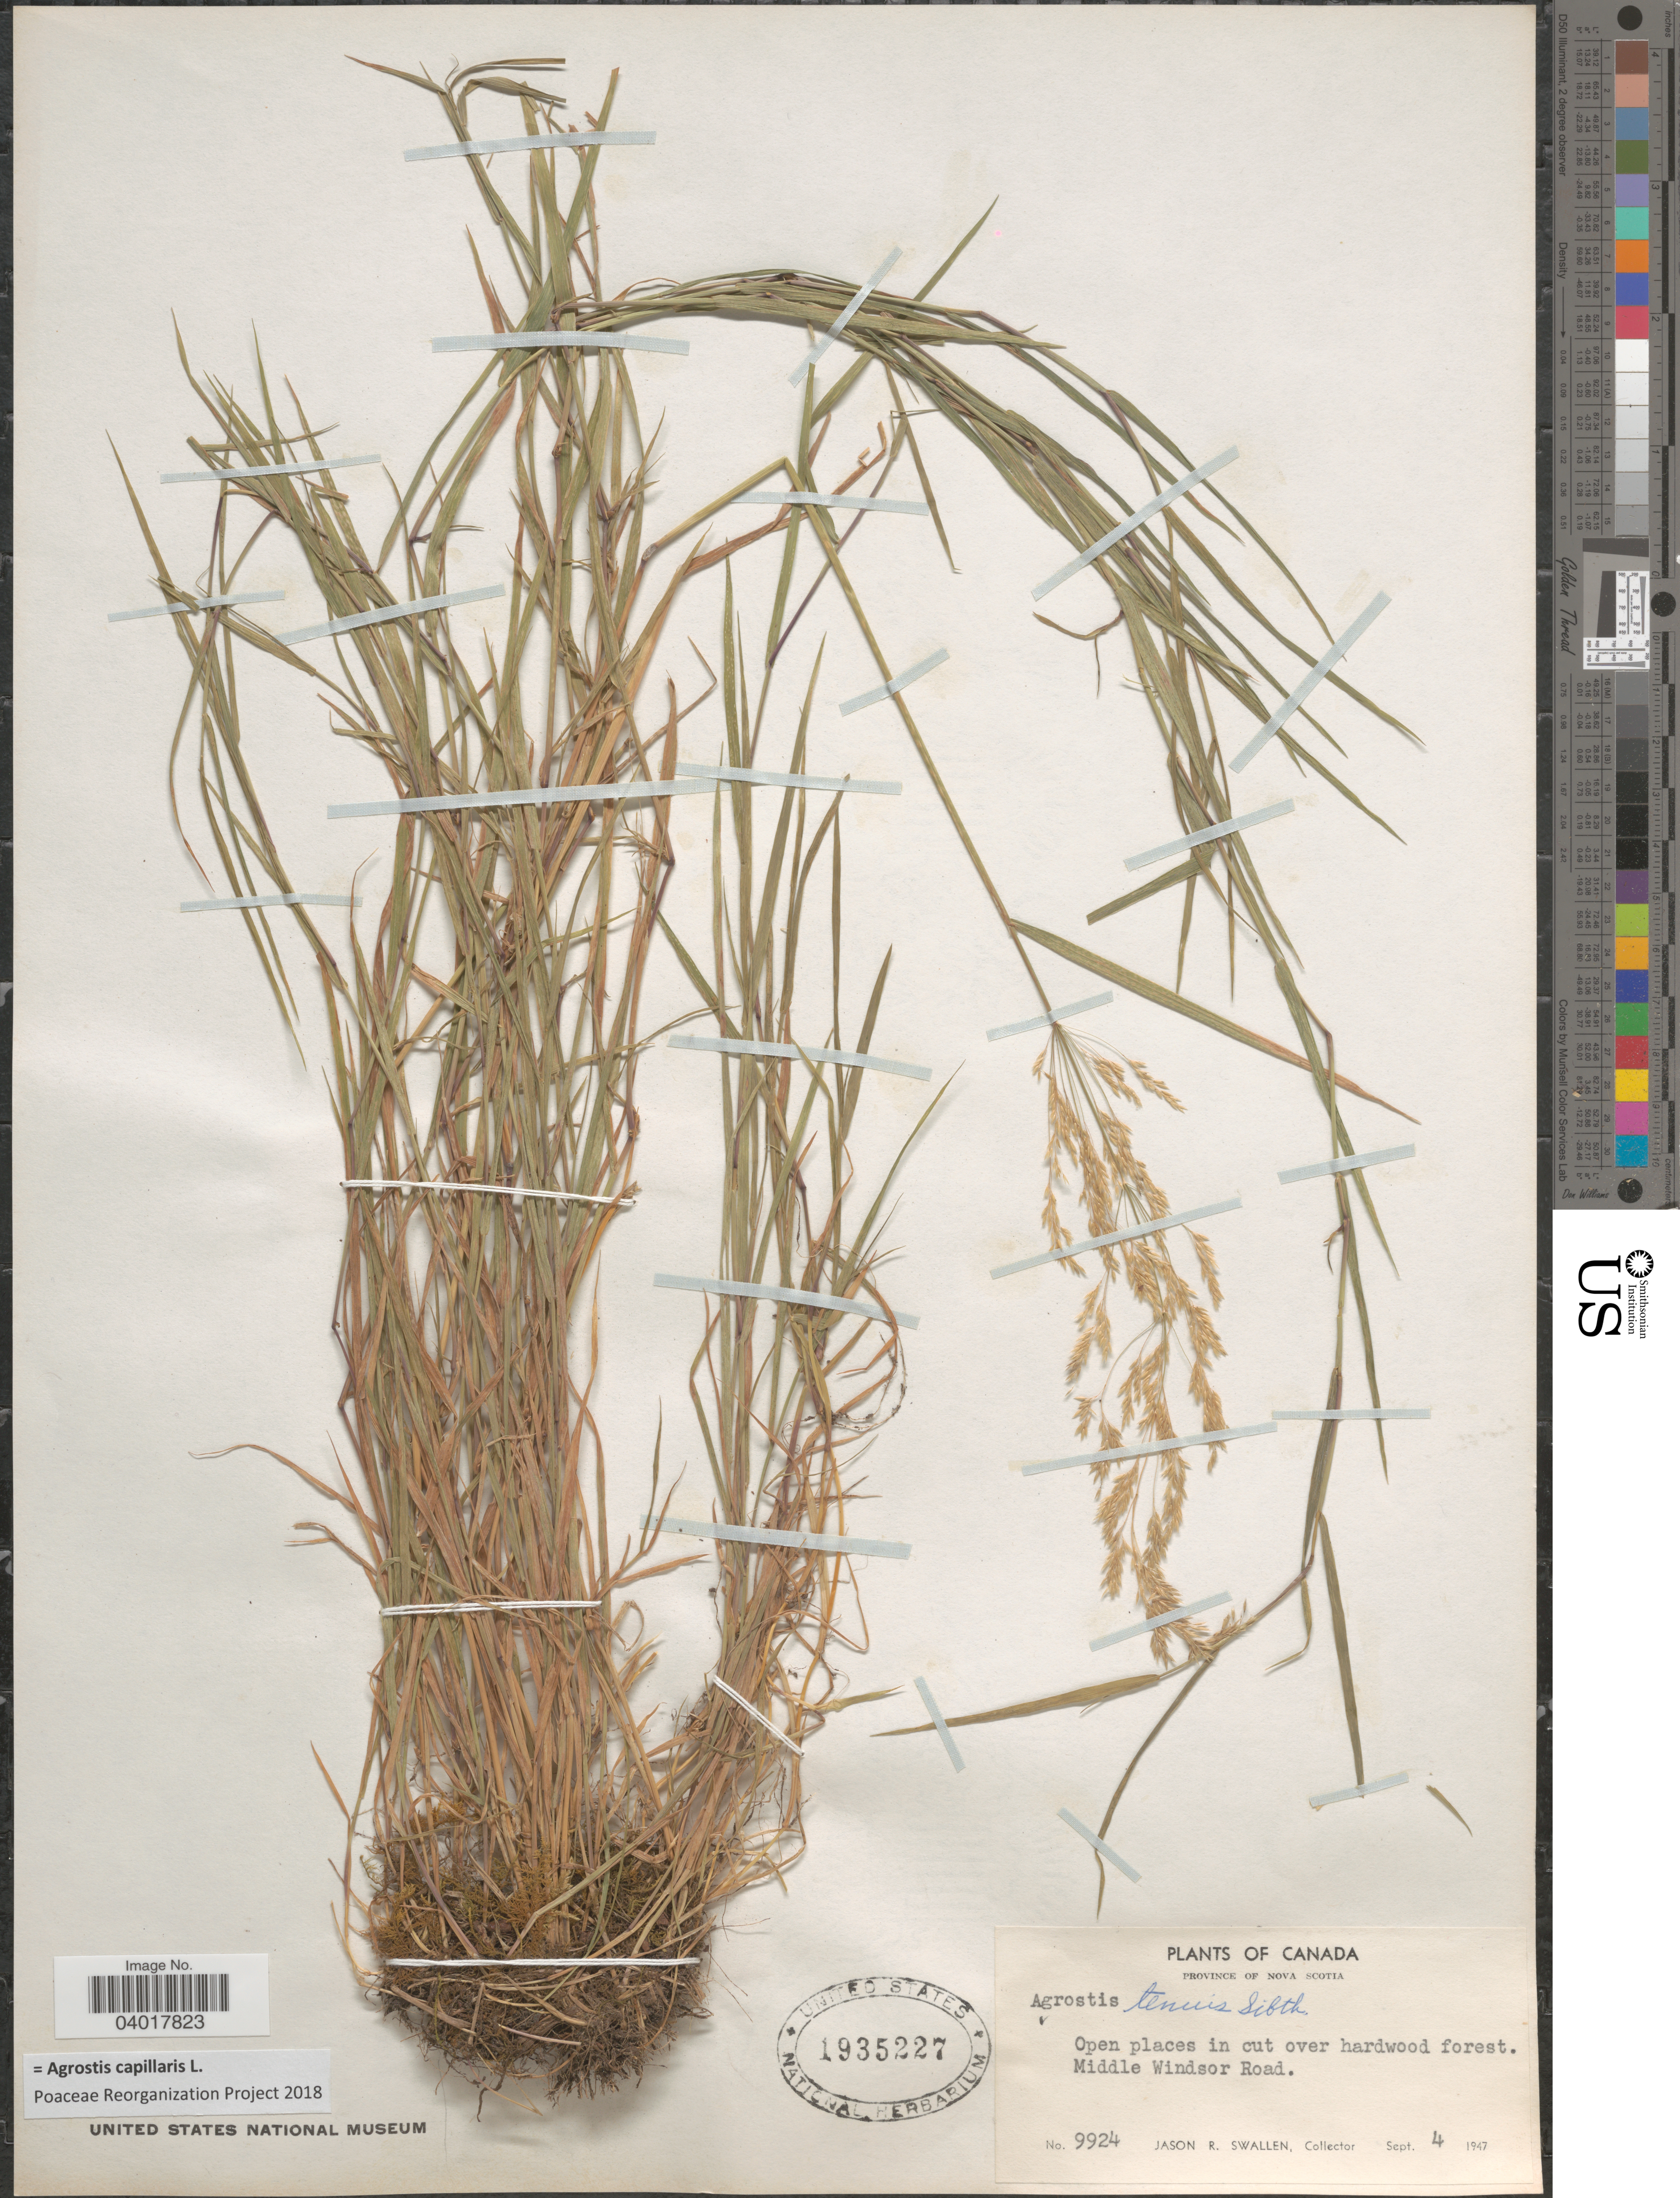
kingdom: Plantae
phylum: Tracheophyta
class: Liliopsida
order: Poales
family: Poaceae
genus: Agrostis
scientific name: Agrostis capillaris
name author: L.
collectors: J. R. Swallen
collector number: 9924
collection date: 1947-09-04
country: Canada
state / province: Nova Scotia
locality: Middle Windsor Road.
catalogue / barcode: US 1935227